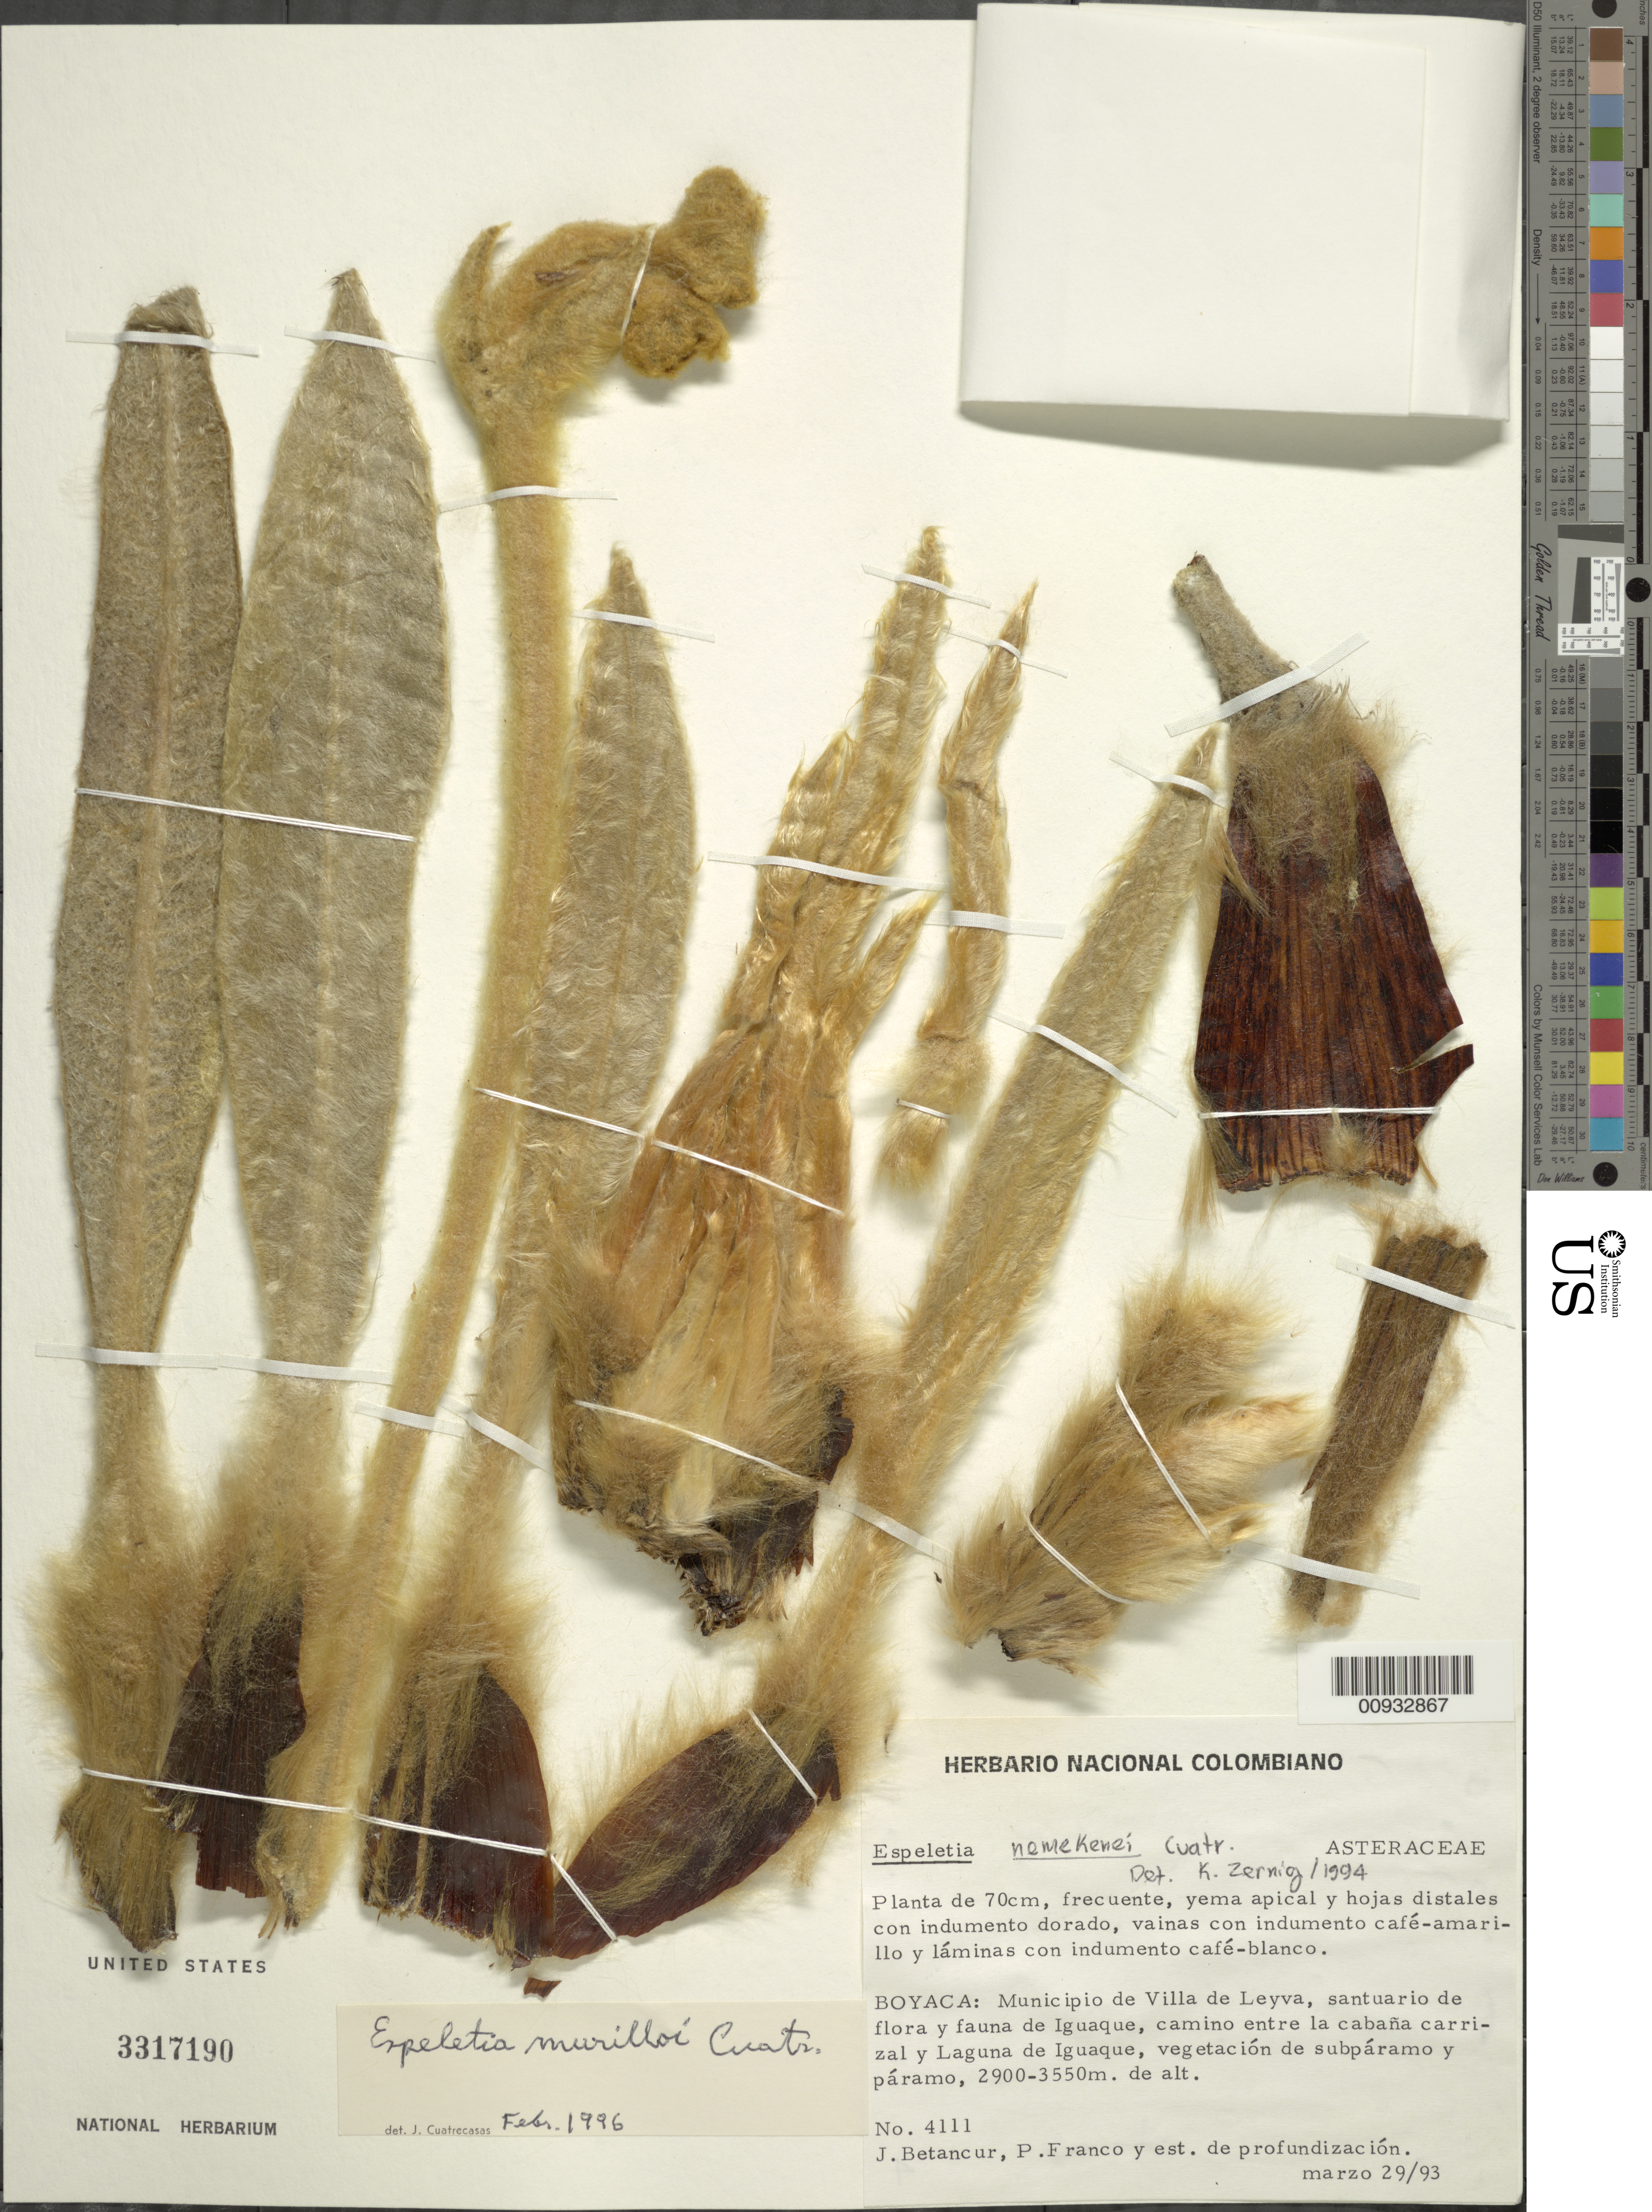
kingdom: Plantae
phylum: Tracheophyta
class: Magnoliopsida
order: Asterales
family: Asteraceae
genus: Espeletia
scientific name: Espeletia murilloi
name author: Cuatrec.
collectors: J. Betancur, P. Franco & Estudiantes de Profundizacion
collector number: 4111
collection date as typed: Transcribed d/m/y: 29/3/93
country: Colombia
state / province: Boyacá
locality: Municipio de Villa de Leyva, santuario de flora y fauna de Iguaque, camino entre la cabana carrizal y Laguna de Iguaque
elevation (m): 2900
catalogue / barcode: US 3317190